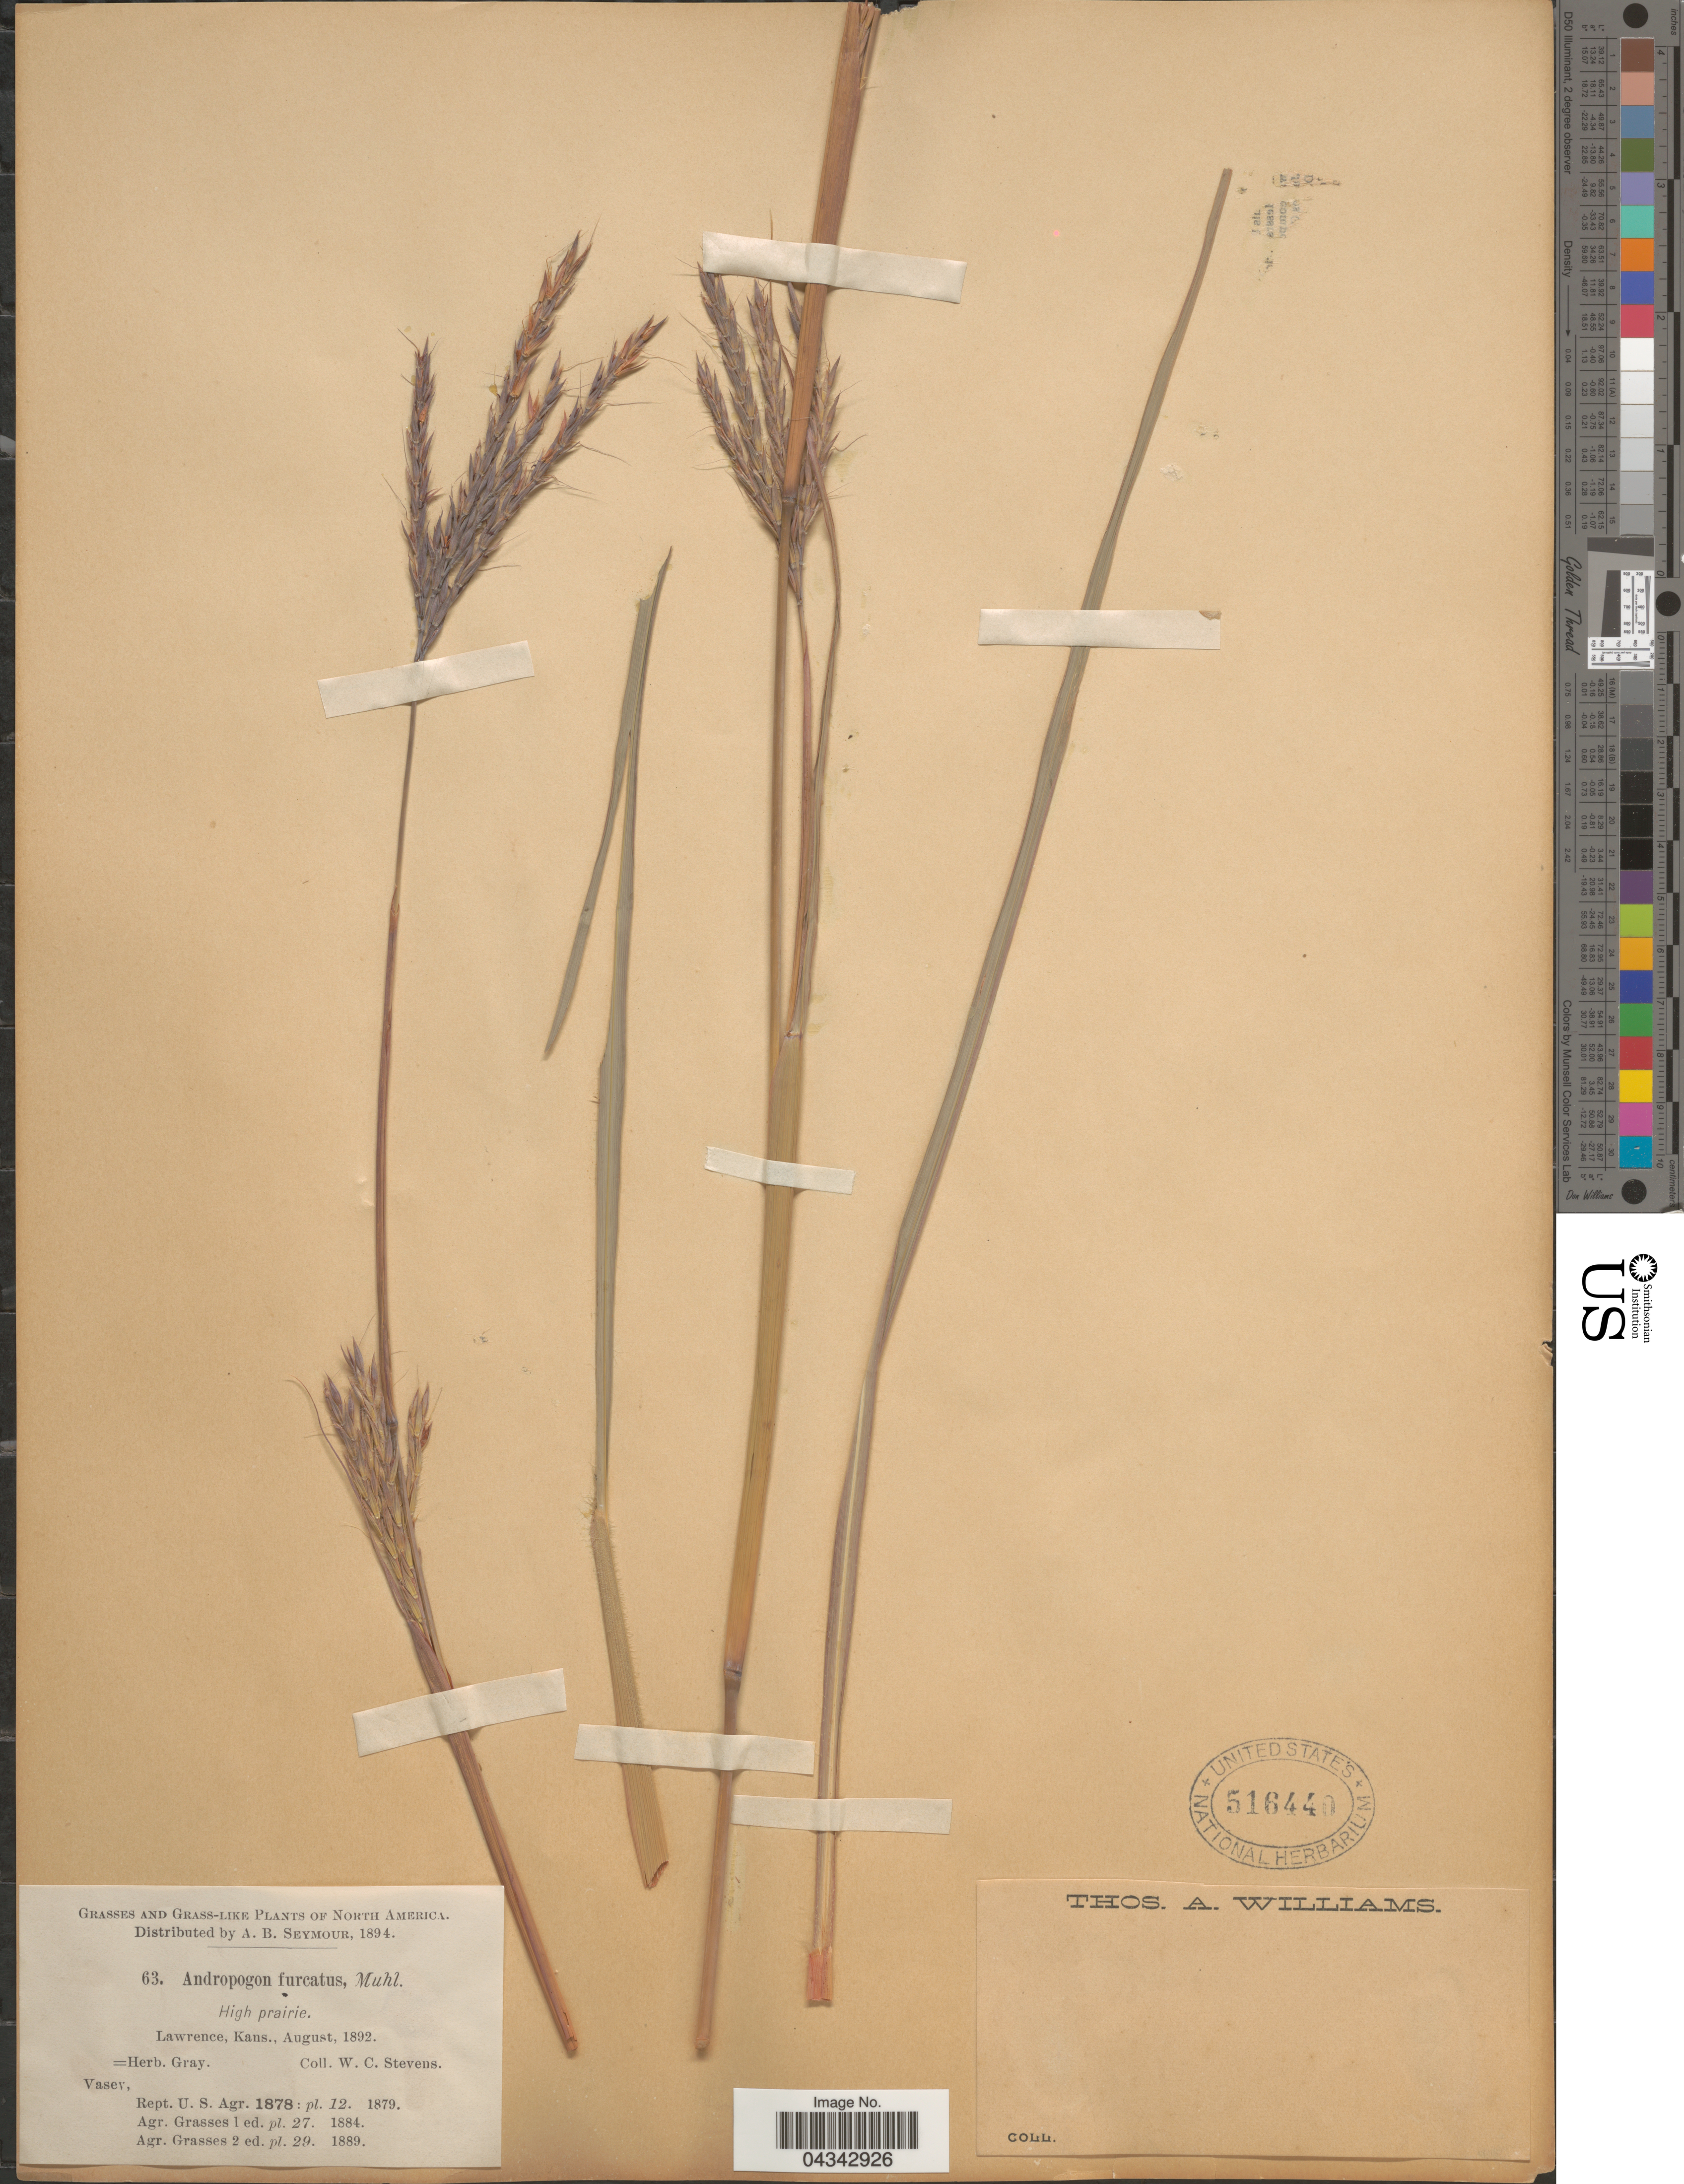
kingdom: Plantae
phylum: Tracheophyta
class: Liliopsida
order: Poales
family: Poaceae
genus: Andropogon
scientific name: Andropogon gerardii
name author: Vitman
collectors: W. C. Stevens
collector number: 63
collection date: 1892-08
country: United States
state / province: Kansas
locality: Lawrence.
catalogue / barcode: US 516440